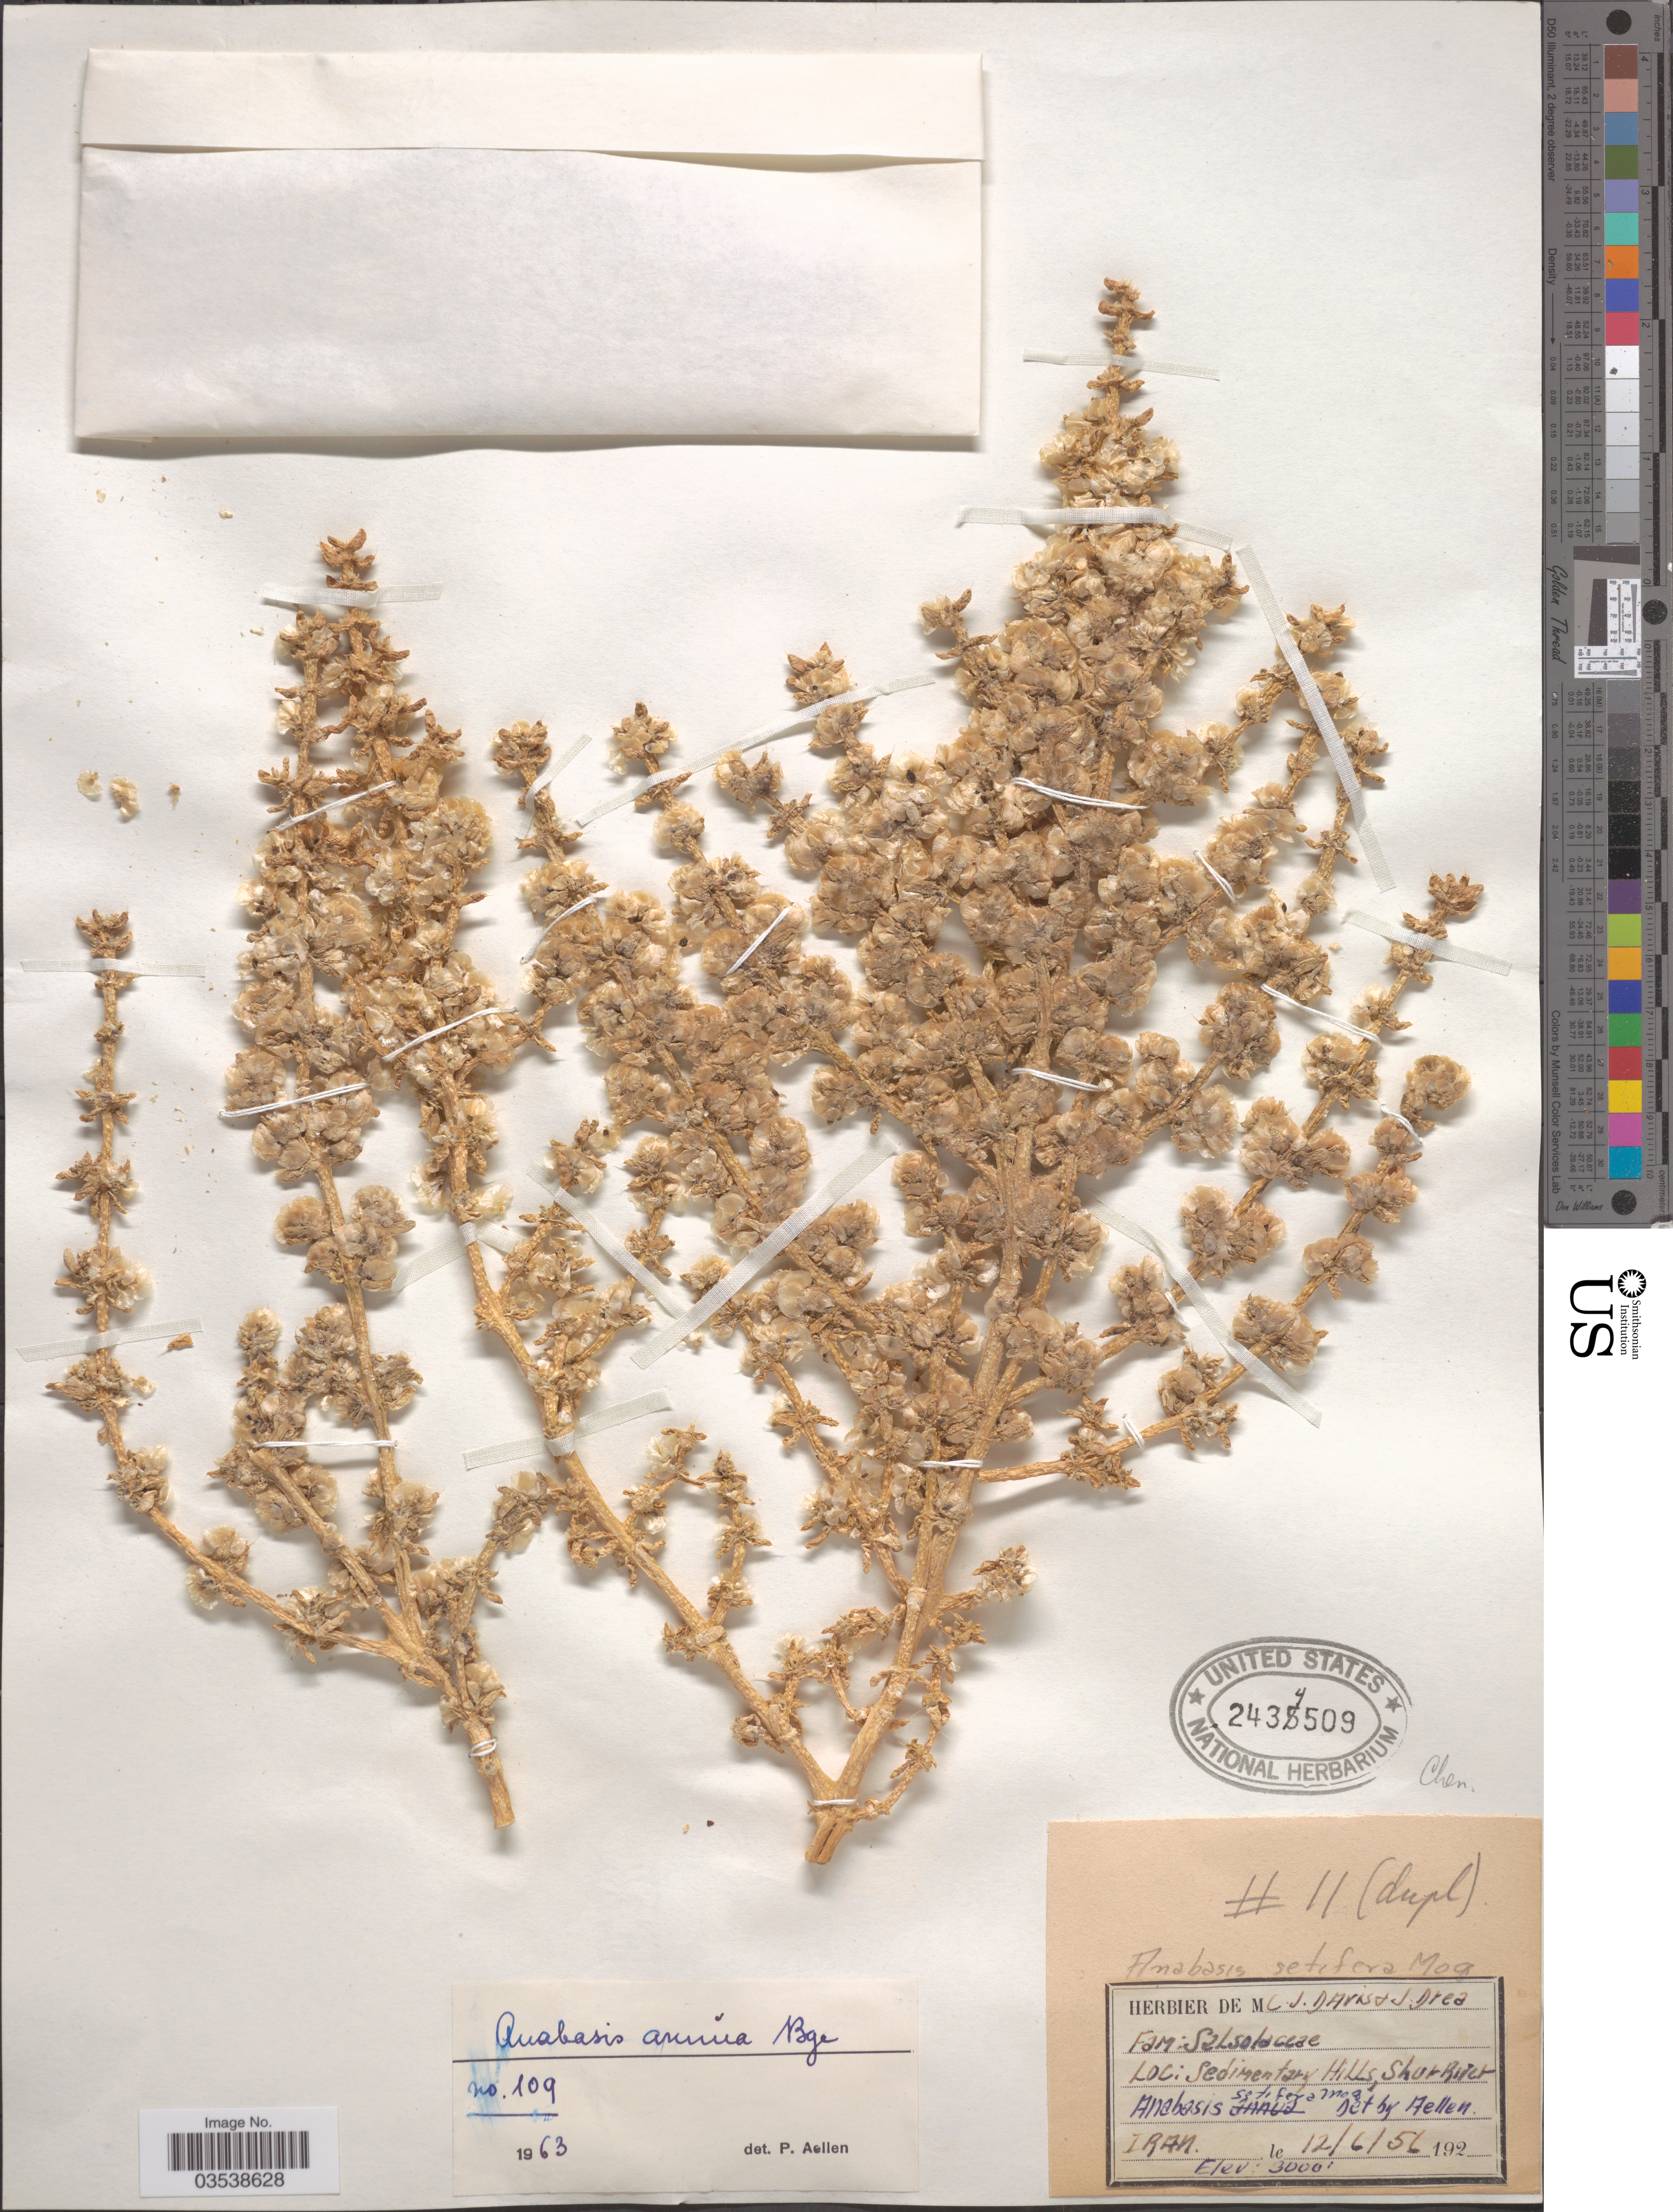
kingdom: Plantae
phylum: Tracheophyta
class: Magnoliopsida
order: Caryophyllales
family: Amaranthaceae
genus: Anabasis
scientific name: Anabasis setifera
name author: Moq.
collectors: Ex herb. M. C. J. Davis & J. Drea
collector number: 11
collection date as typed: Transcribed d/m/y: 12/6/56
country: Iran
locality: Sedimentary Hills, Shur River.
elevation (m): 914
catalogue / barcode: US 2434509